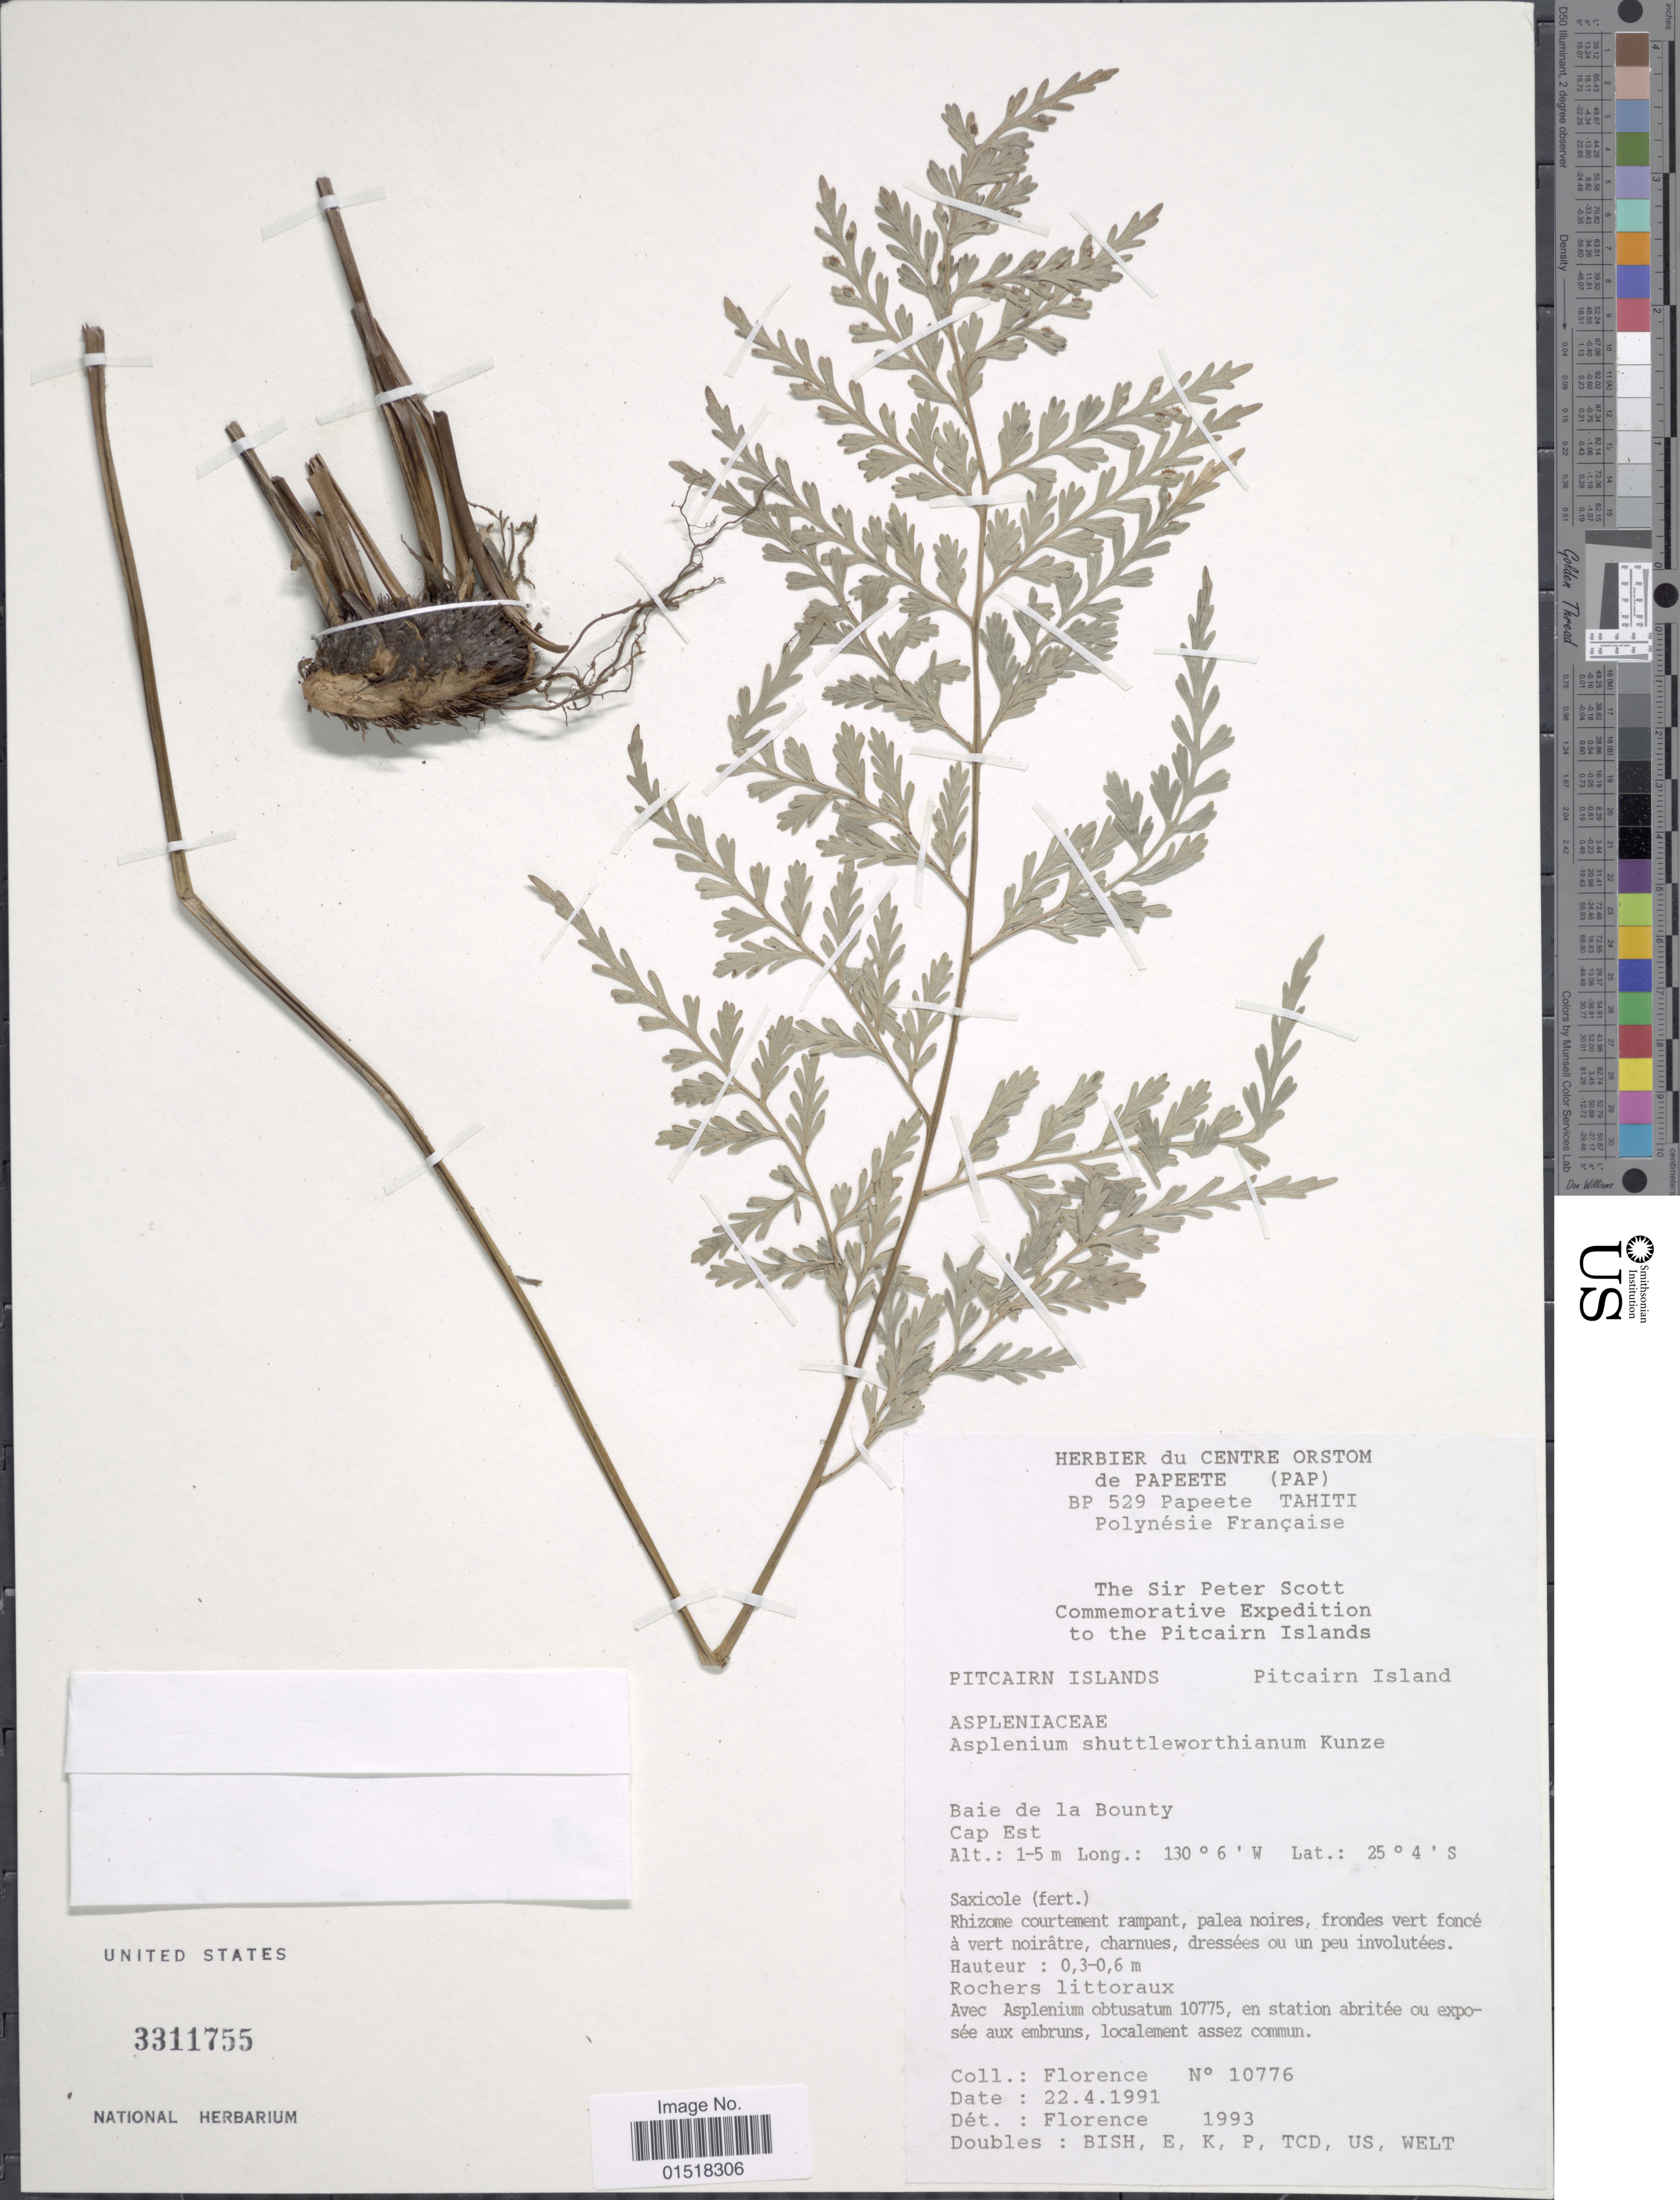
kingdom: Plantae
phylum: Tracheophyta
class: Polypodiopsida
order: Polypodiales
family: Aspleniaceae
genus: Asplenium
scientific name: Asplenium shuttleworthianum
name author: Kunze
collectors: -. Florence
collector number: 10776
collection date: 1991-04-22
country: Pitcairn Islands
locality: Pitcairn Islands. otcairn Island. Baie de la Bounty. Cap Est.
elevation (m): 1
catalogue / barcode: US 3311755